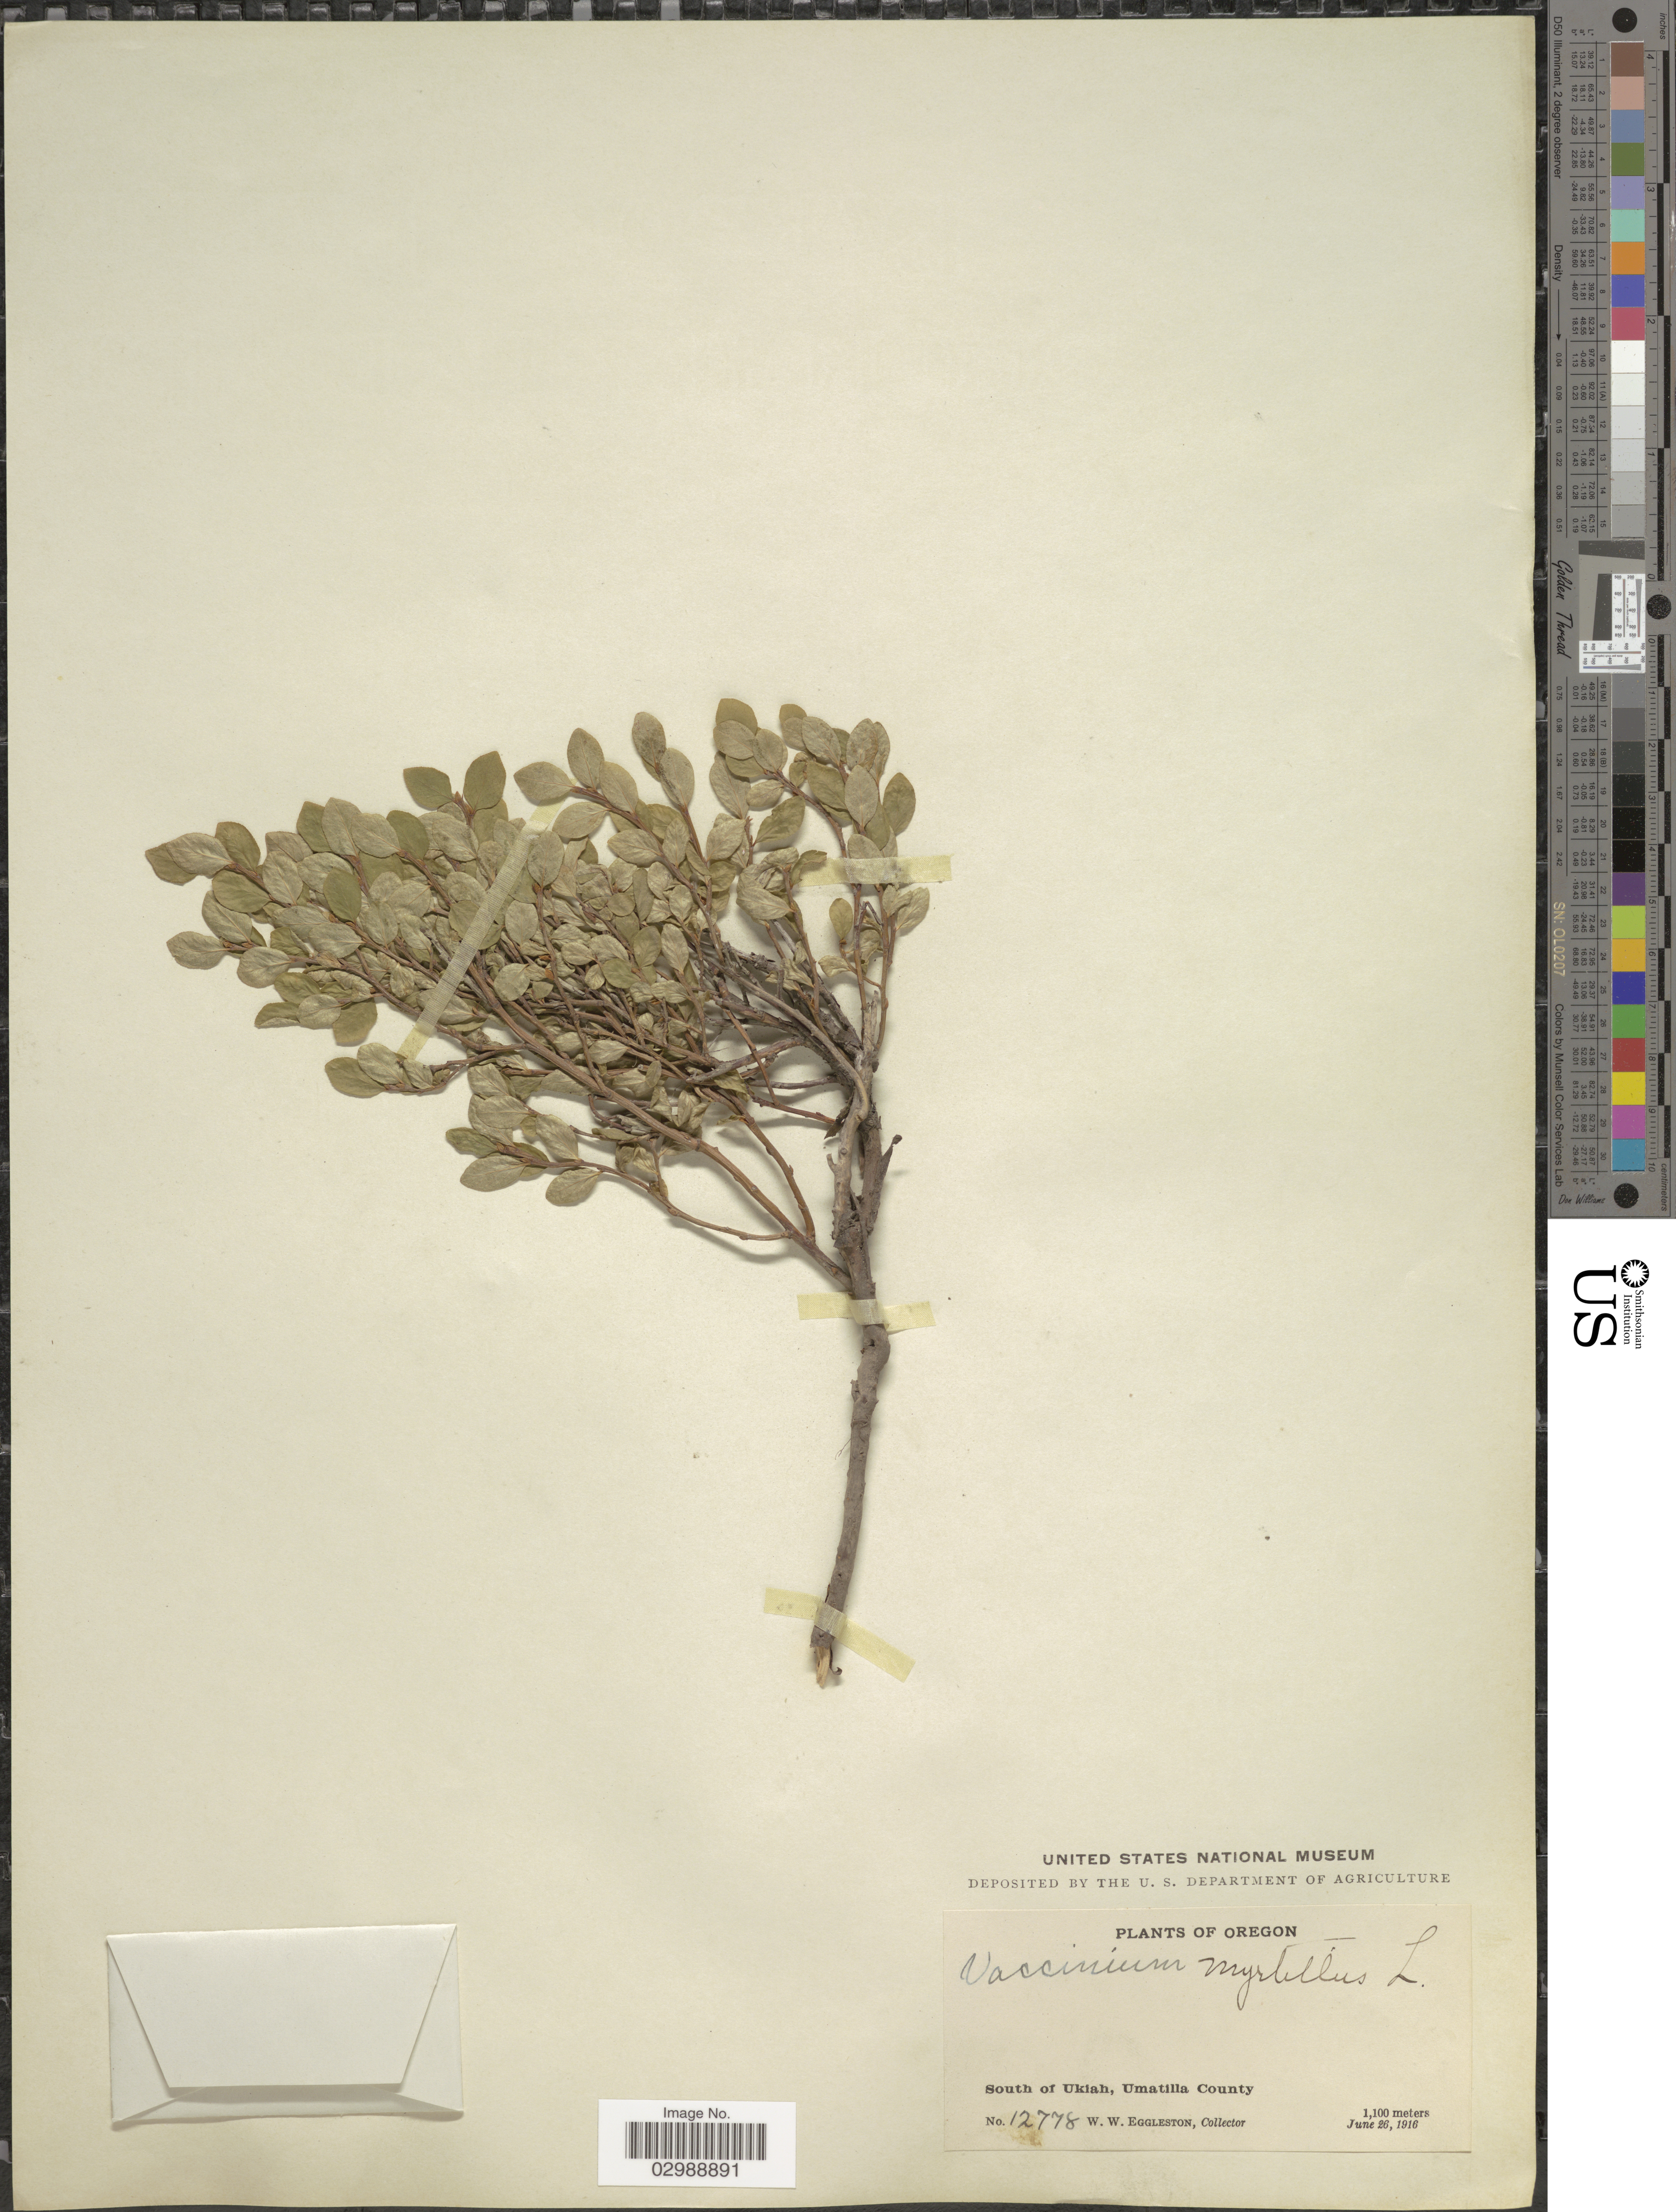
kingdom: Plantae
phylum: Tracheophyta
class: Magnoliopsida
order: Ericales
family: Ericaceae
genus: Vaccinium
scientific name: Vaccinium oreophilum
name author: Rydb.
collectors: W. W. Eggleston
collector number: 12778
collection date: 1916-06-26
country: United States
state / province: Oregon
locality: South of Ukiah, Umatilla County.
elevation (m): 1100